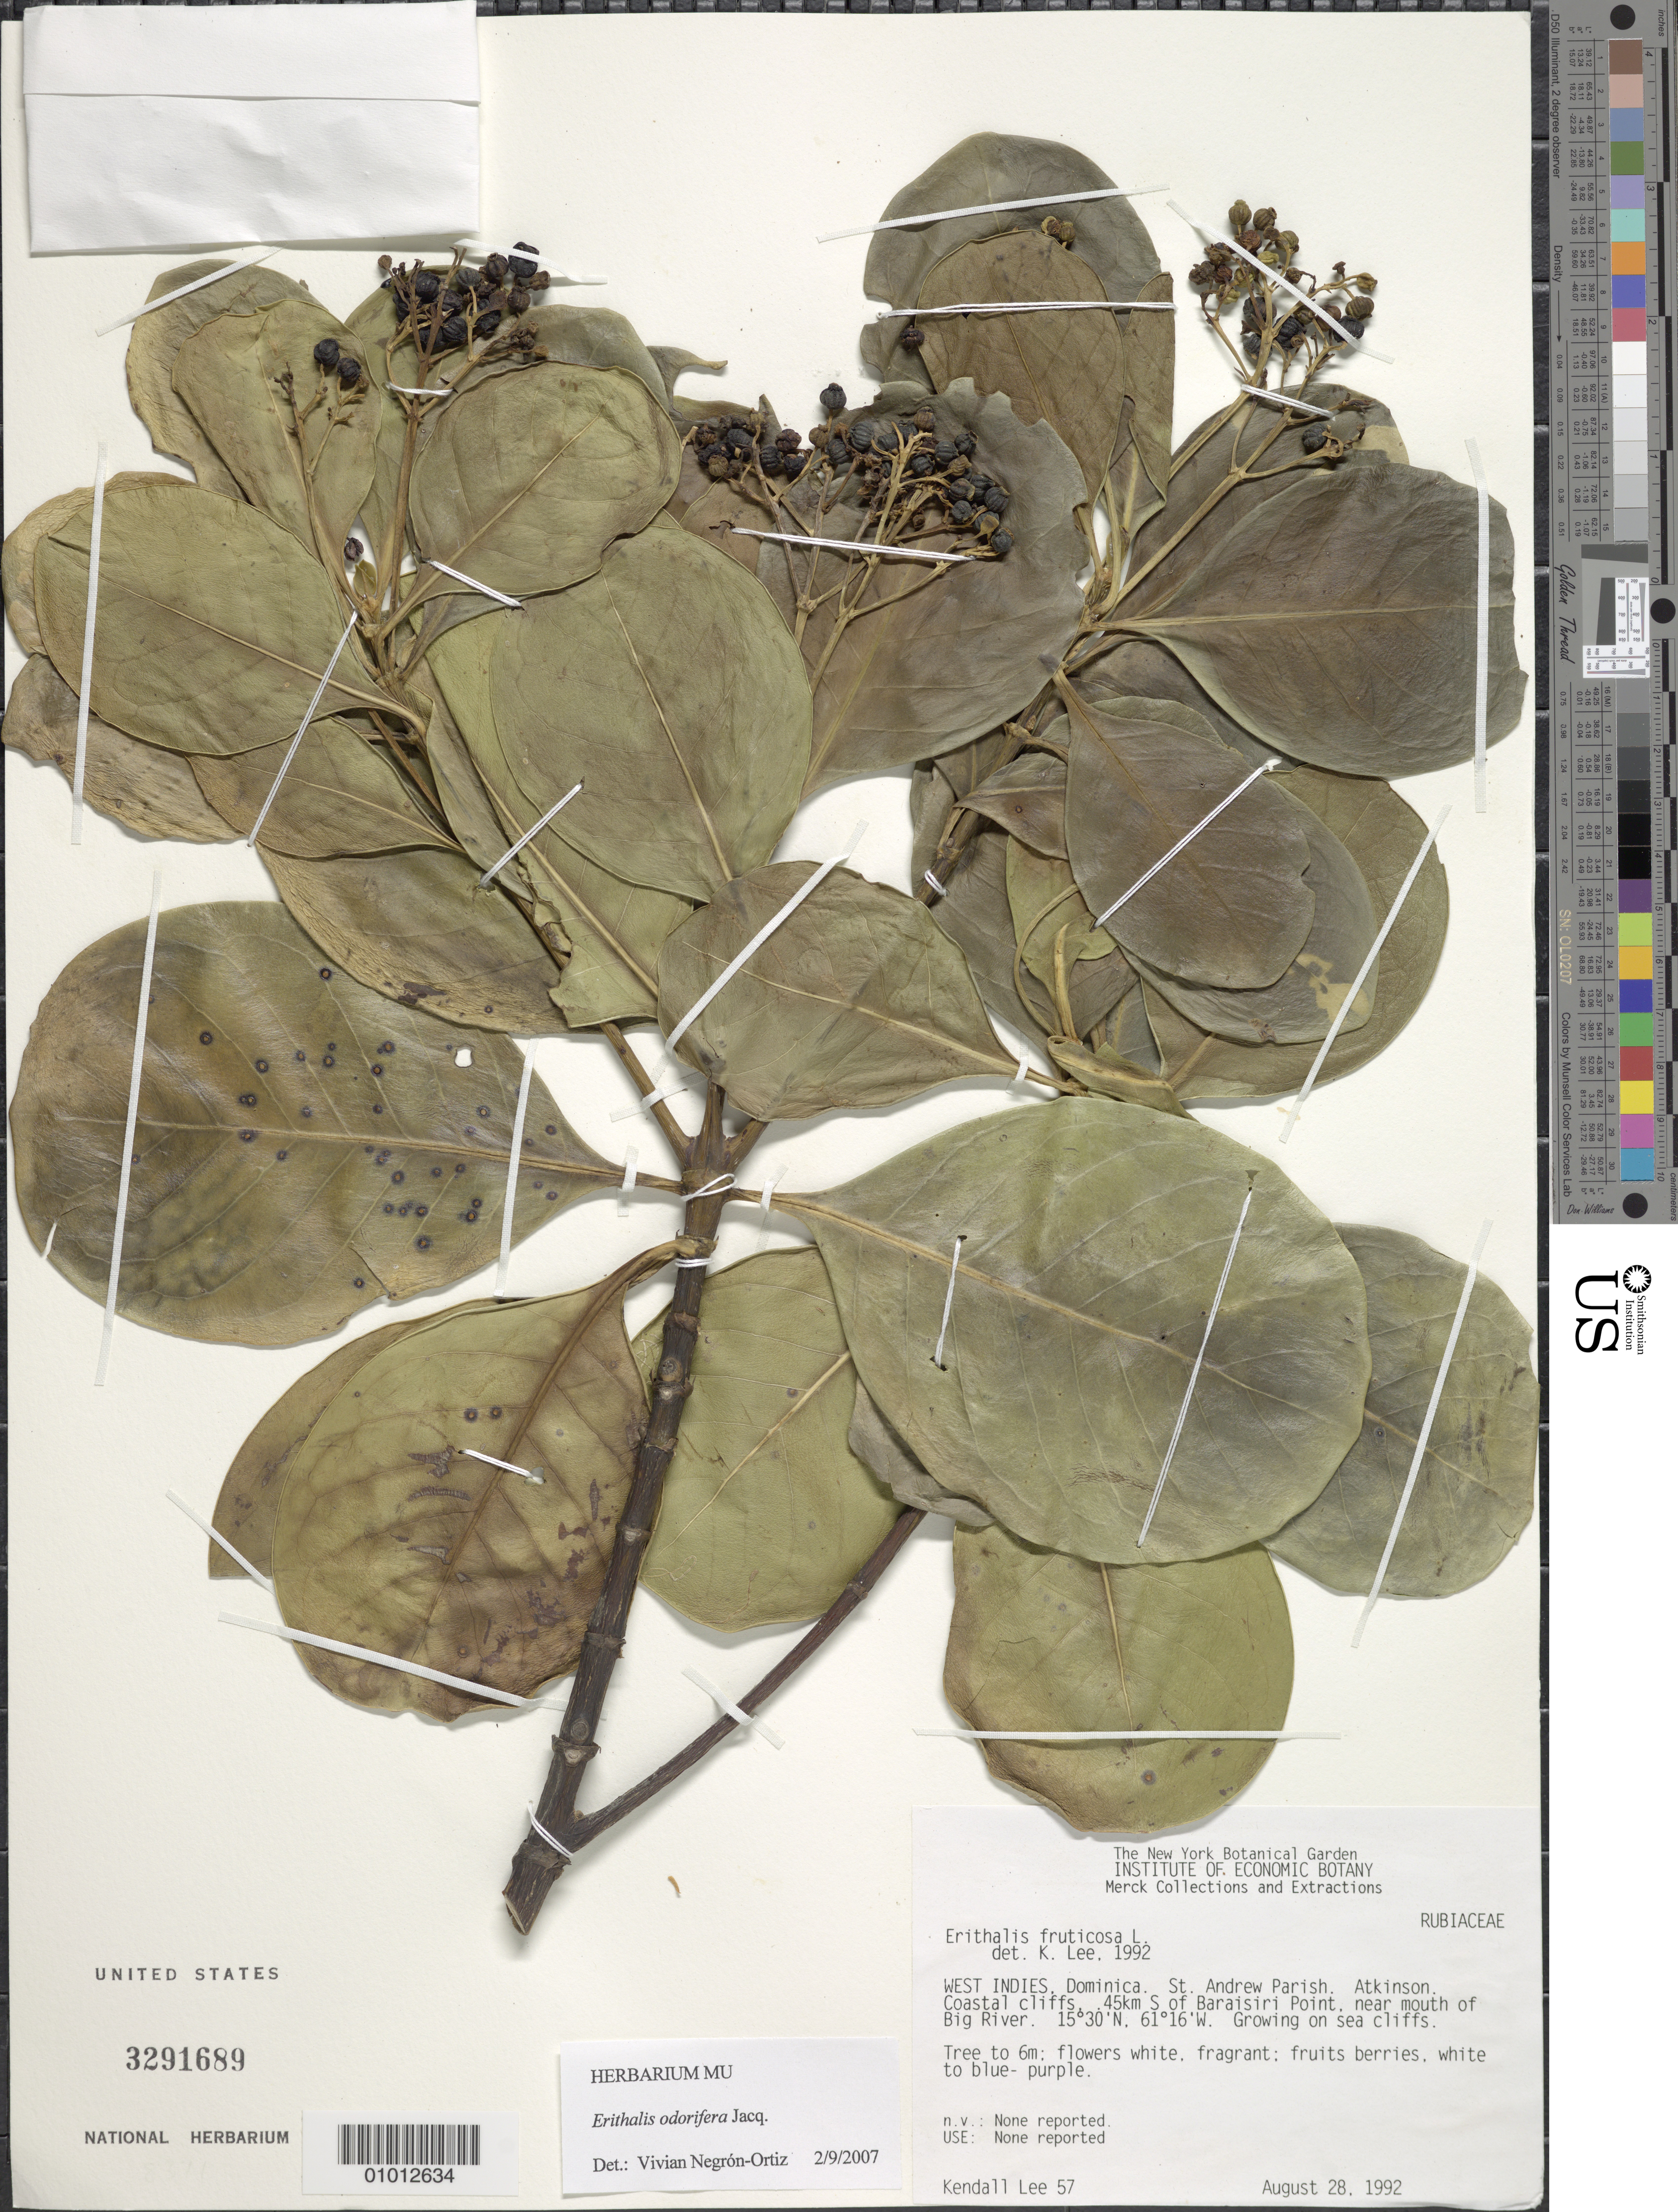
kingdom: Plantae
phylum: Tracheophyta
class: Magnoliopsida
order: Gentianales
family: Rubiaceae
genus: Erithalis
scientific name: Erithalis odorifera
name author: Jacq.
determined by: Negrón-Ortiz, V.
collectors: K. Lee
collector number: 57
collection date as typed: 28 Aug 1992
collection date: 1992-08-28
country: Dominica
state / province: St. Andrew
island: Dominica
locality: Atkinson, 45 km S of Baraisiri Point, near mouth of Big River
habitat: Growing on sea cliffs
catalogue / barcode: US 3291689